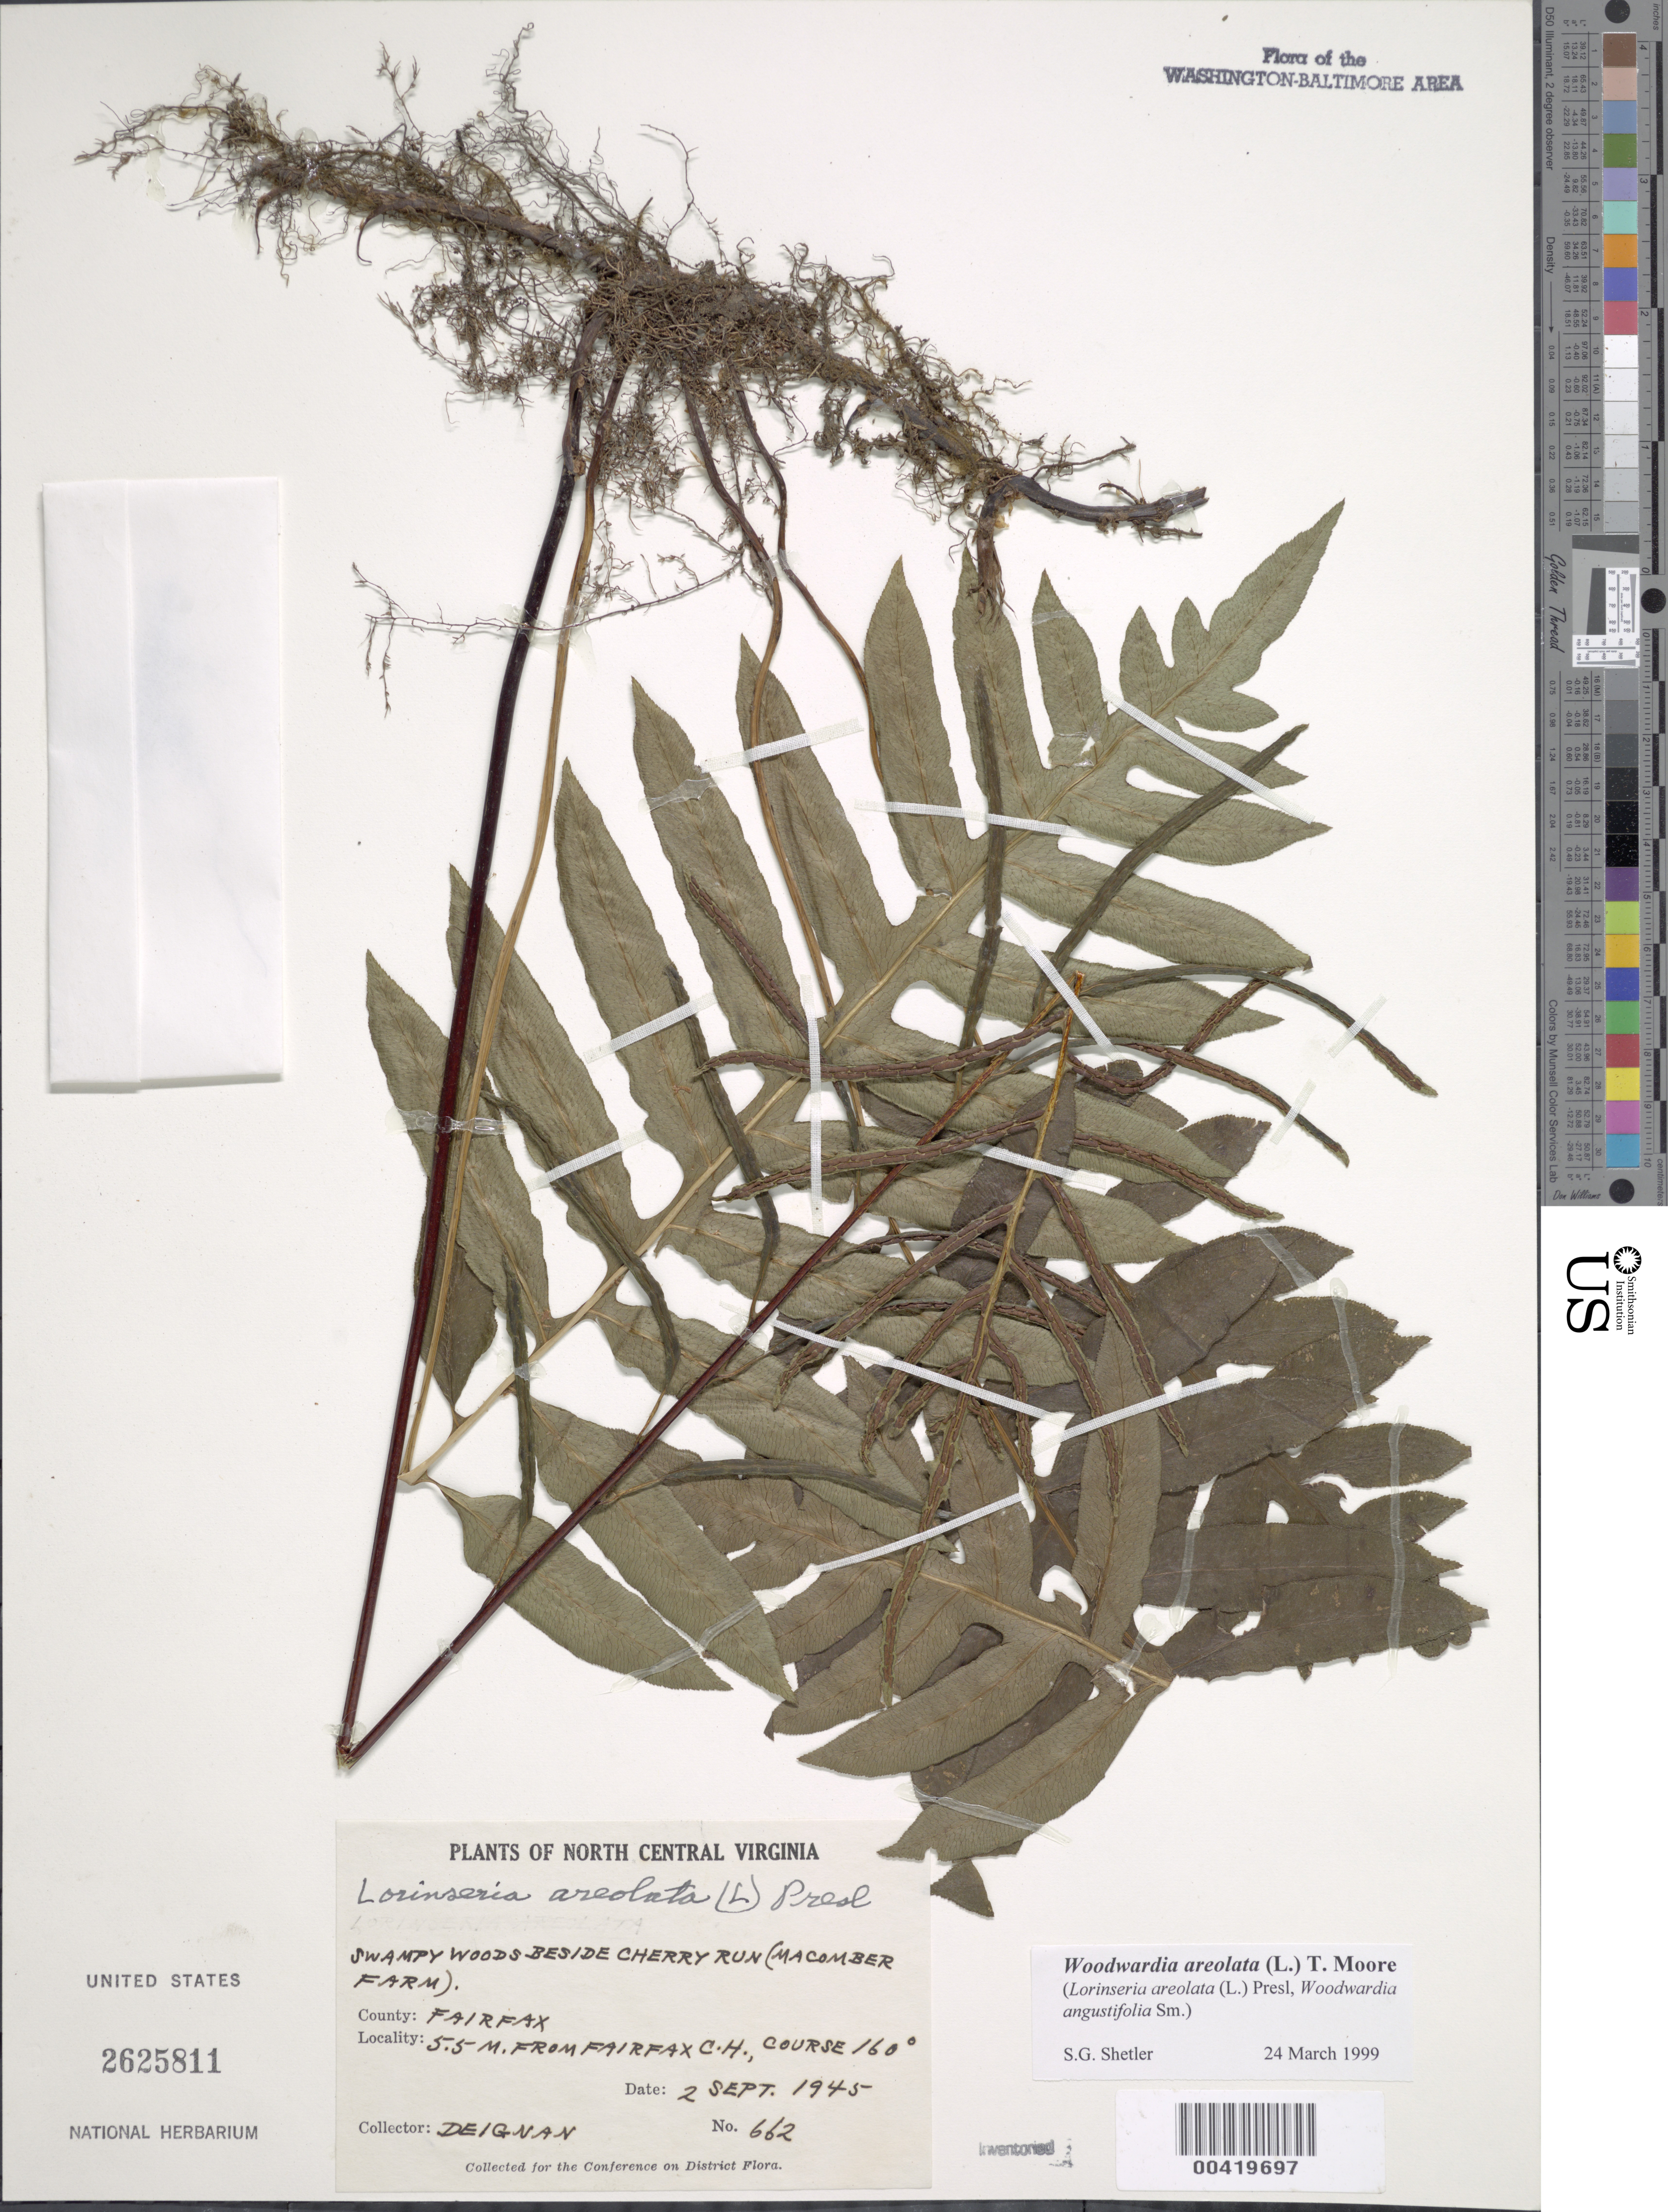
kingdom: Plantae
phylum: Tracheophyta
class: Polypodiopsida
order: Polypodiales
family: Blechnaceae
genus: Woodwardia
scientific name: Woodwardia areolata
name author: (L.) T. Moore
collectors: H. Deignan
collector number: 662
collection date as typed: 02 Sep 1945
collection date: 1945-09-02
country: United States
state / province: Virginia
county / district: Fairfax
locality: Beside Cherry Run, Macomber Farm Course 160 Degees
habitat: Swampy woods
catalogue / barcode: US 2625811